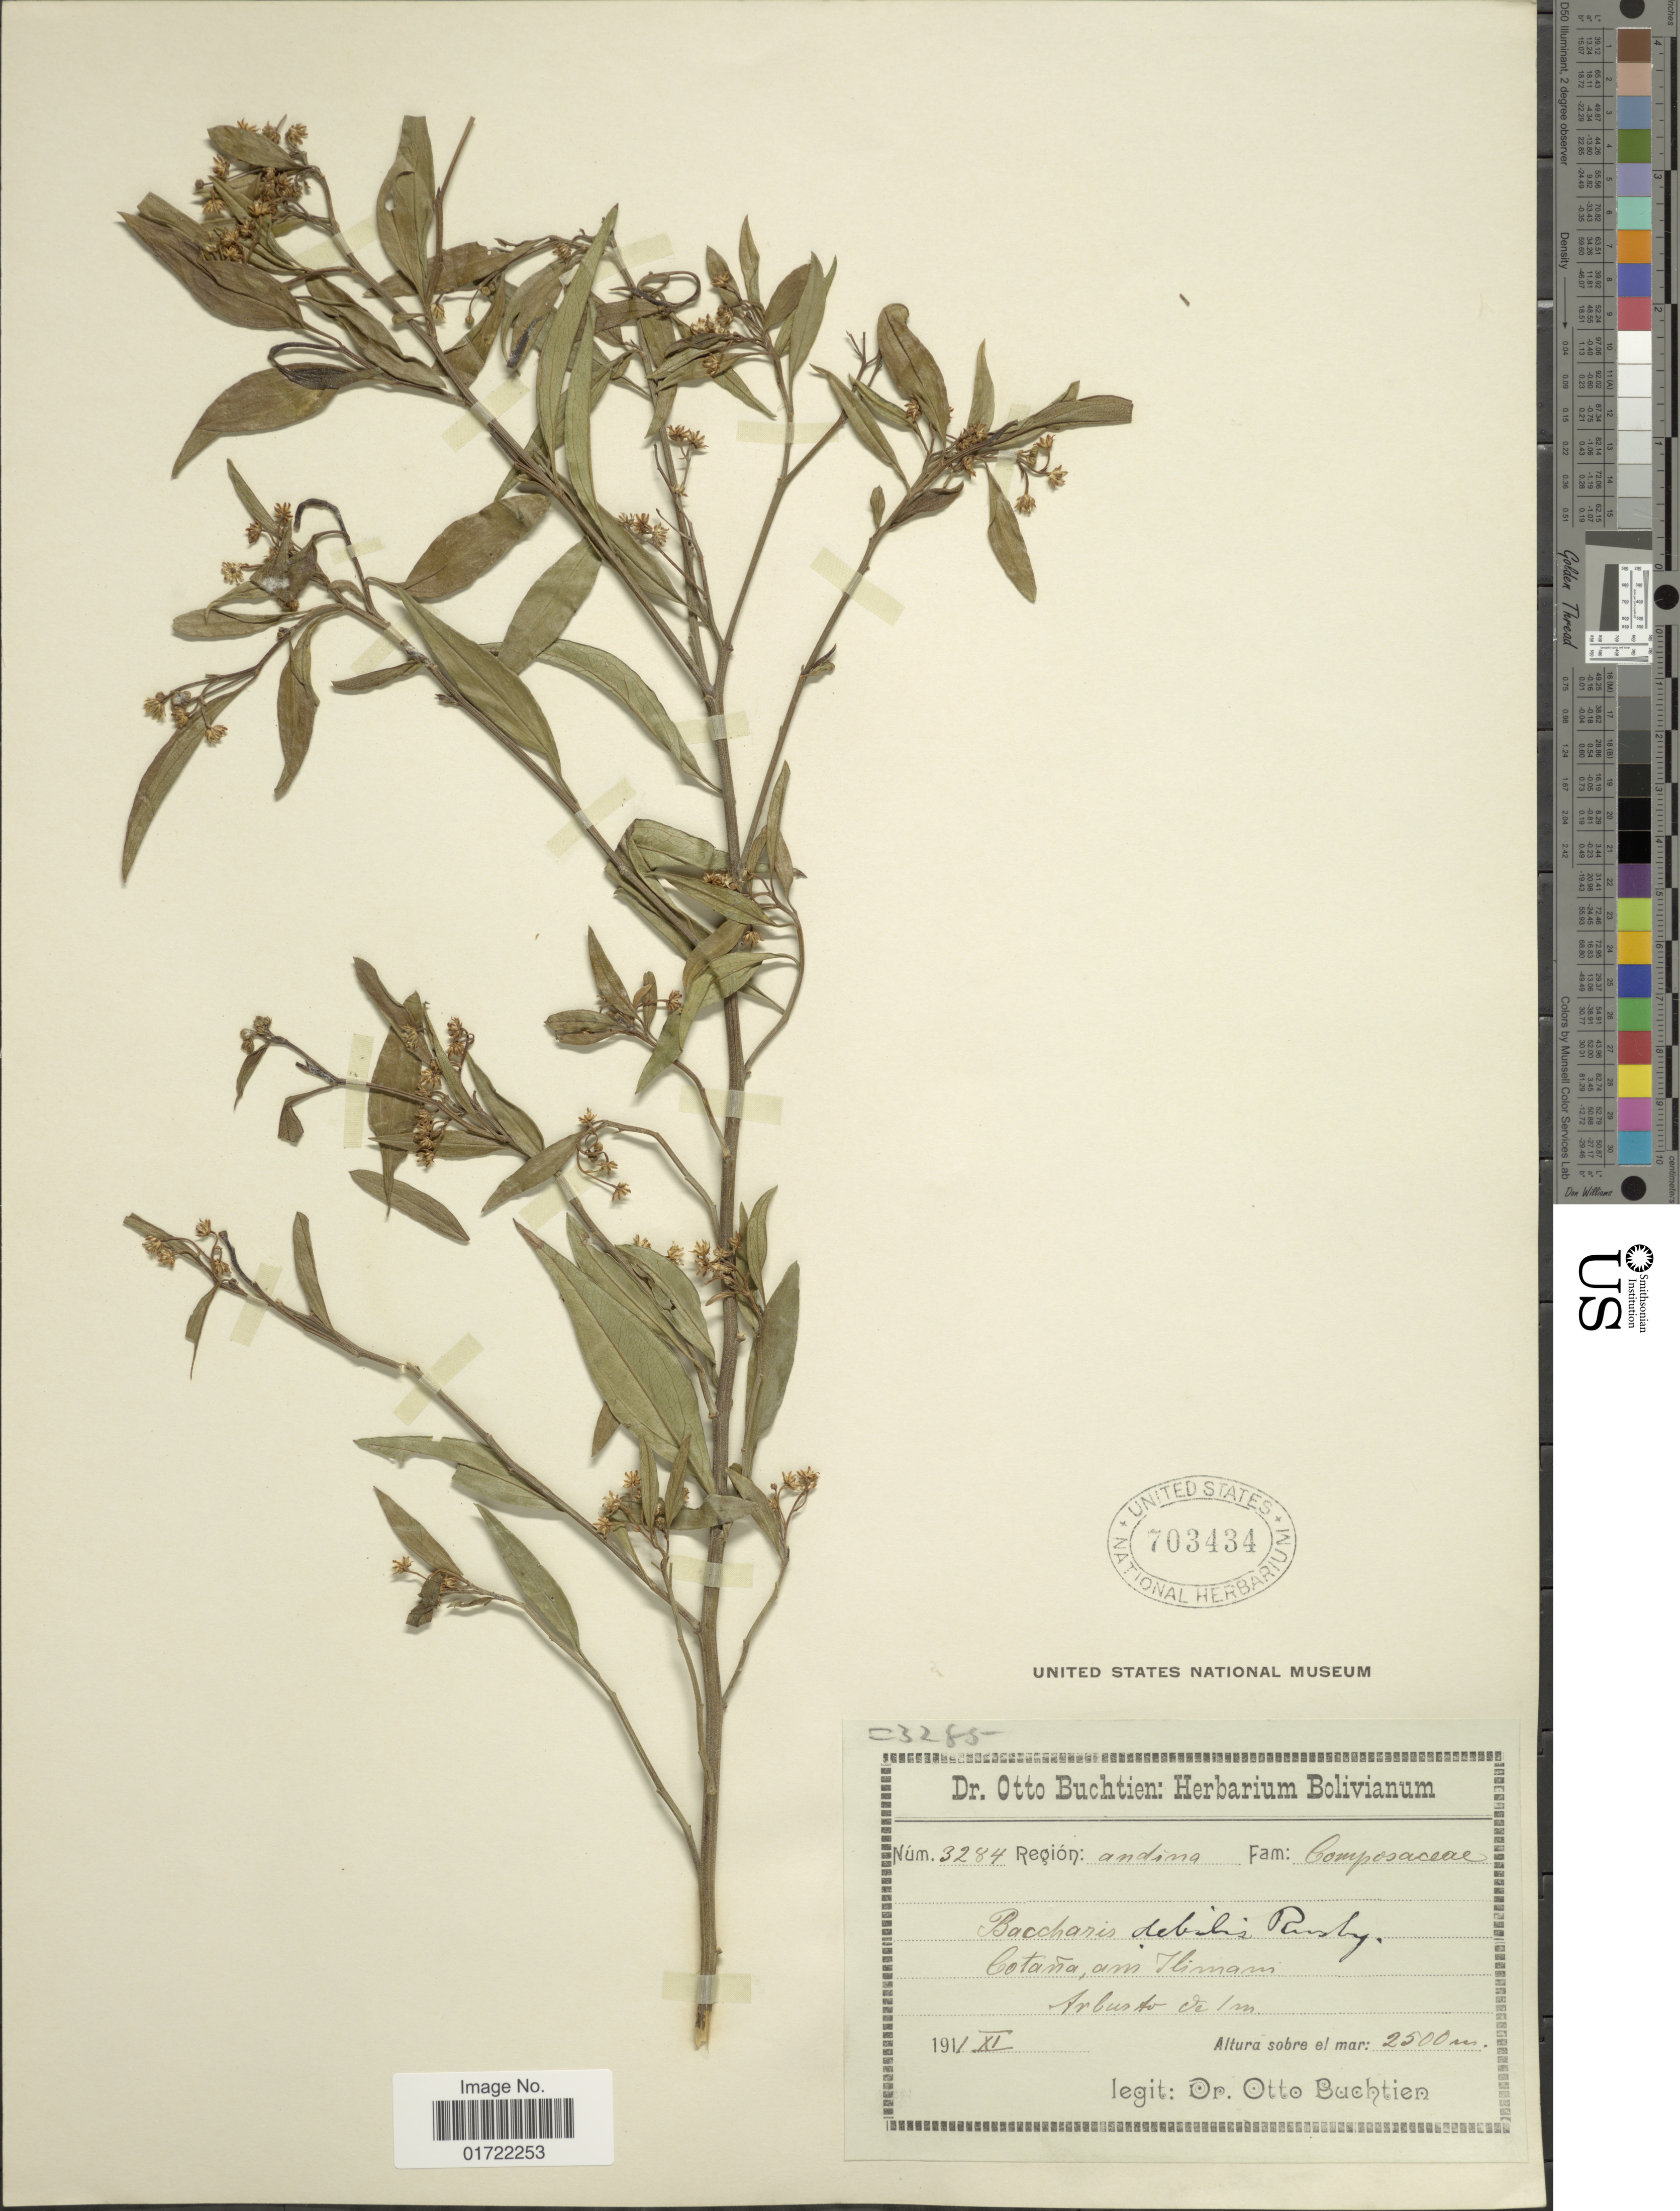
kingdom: Plantae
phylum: Tracheophyta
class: Magnoliopsida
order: Asterales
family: Asteraceae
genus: Baccharis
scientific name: Baccharis debilis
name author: Rusby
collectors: O. Buchtien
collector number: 3284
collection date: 1911-11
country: Bolivia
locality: Cotana, am Ilimani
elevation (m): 2500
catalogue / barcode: US 703434